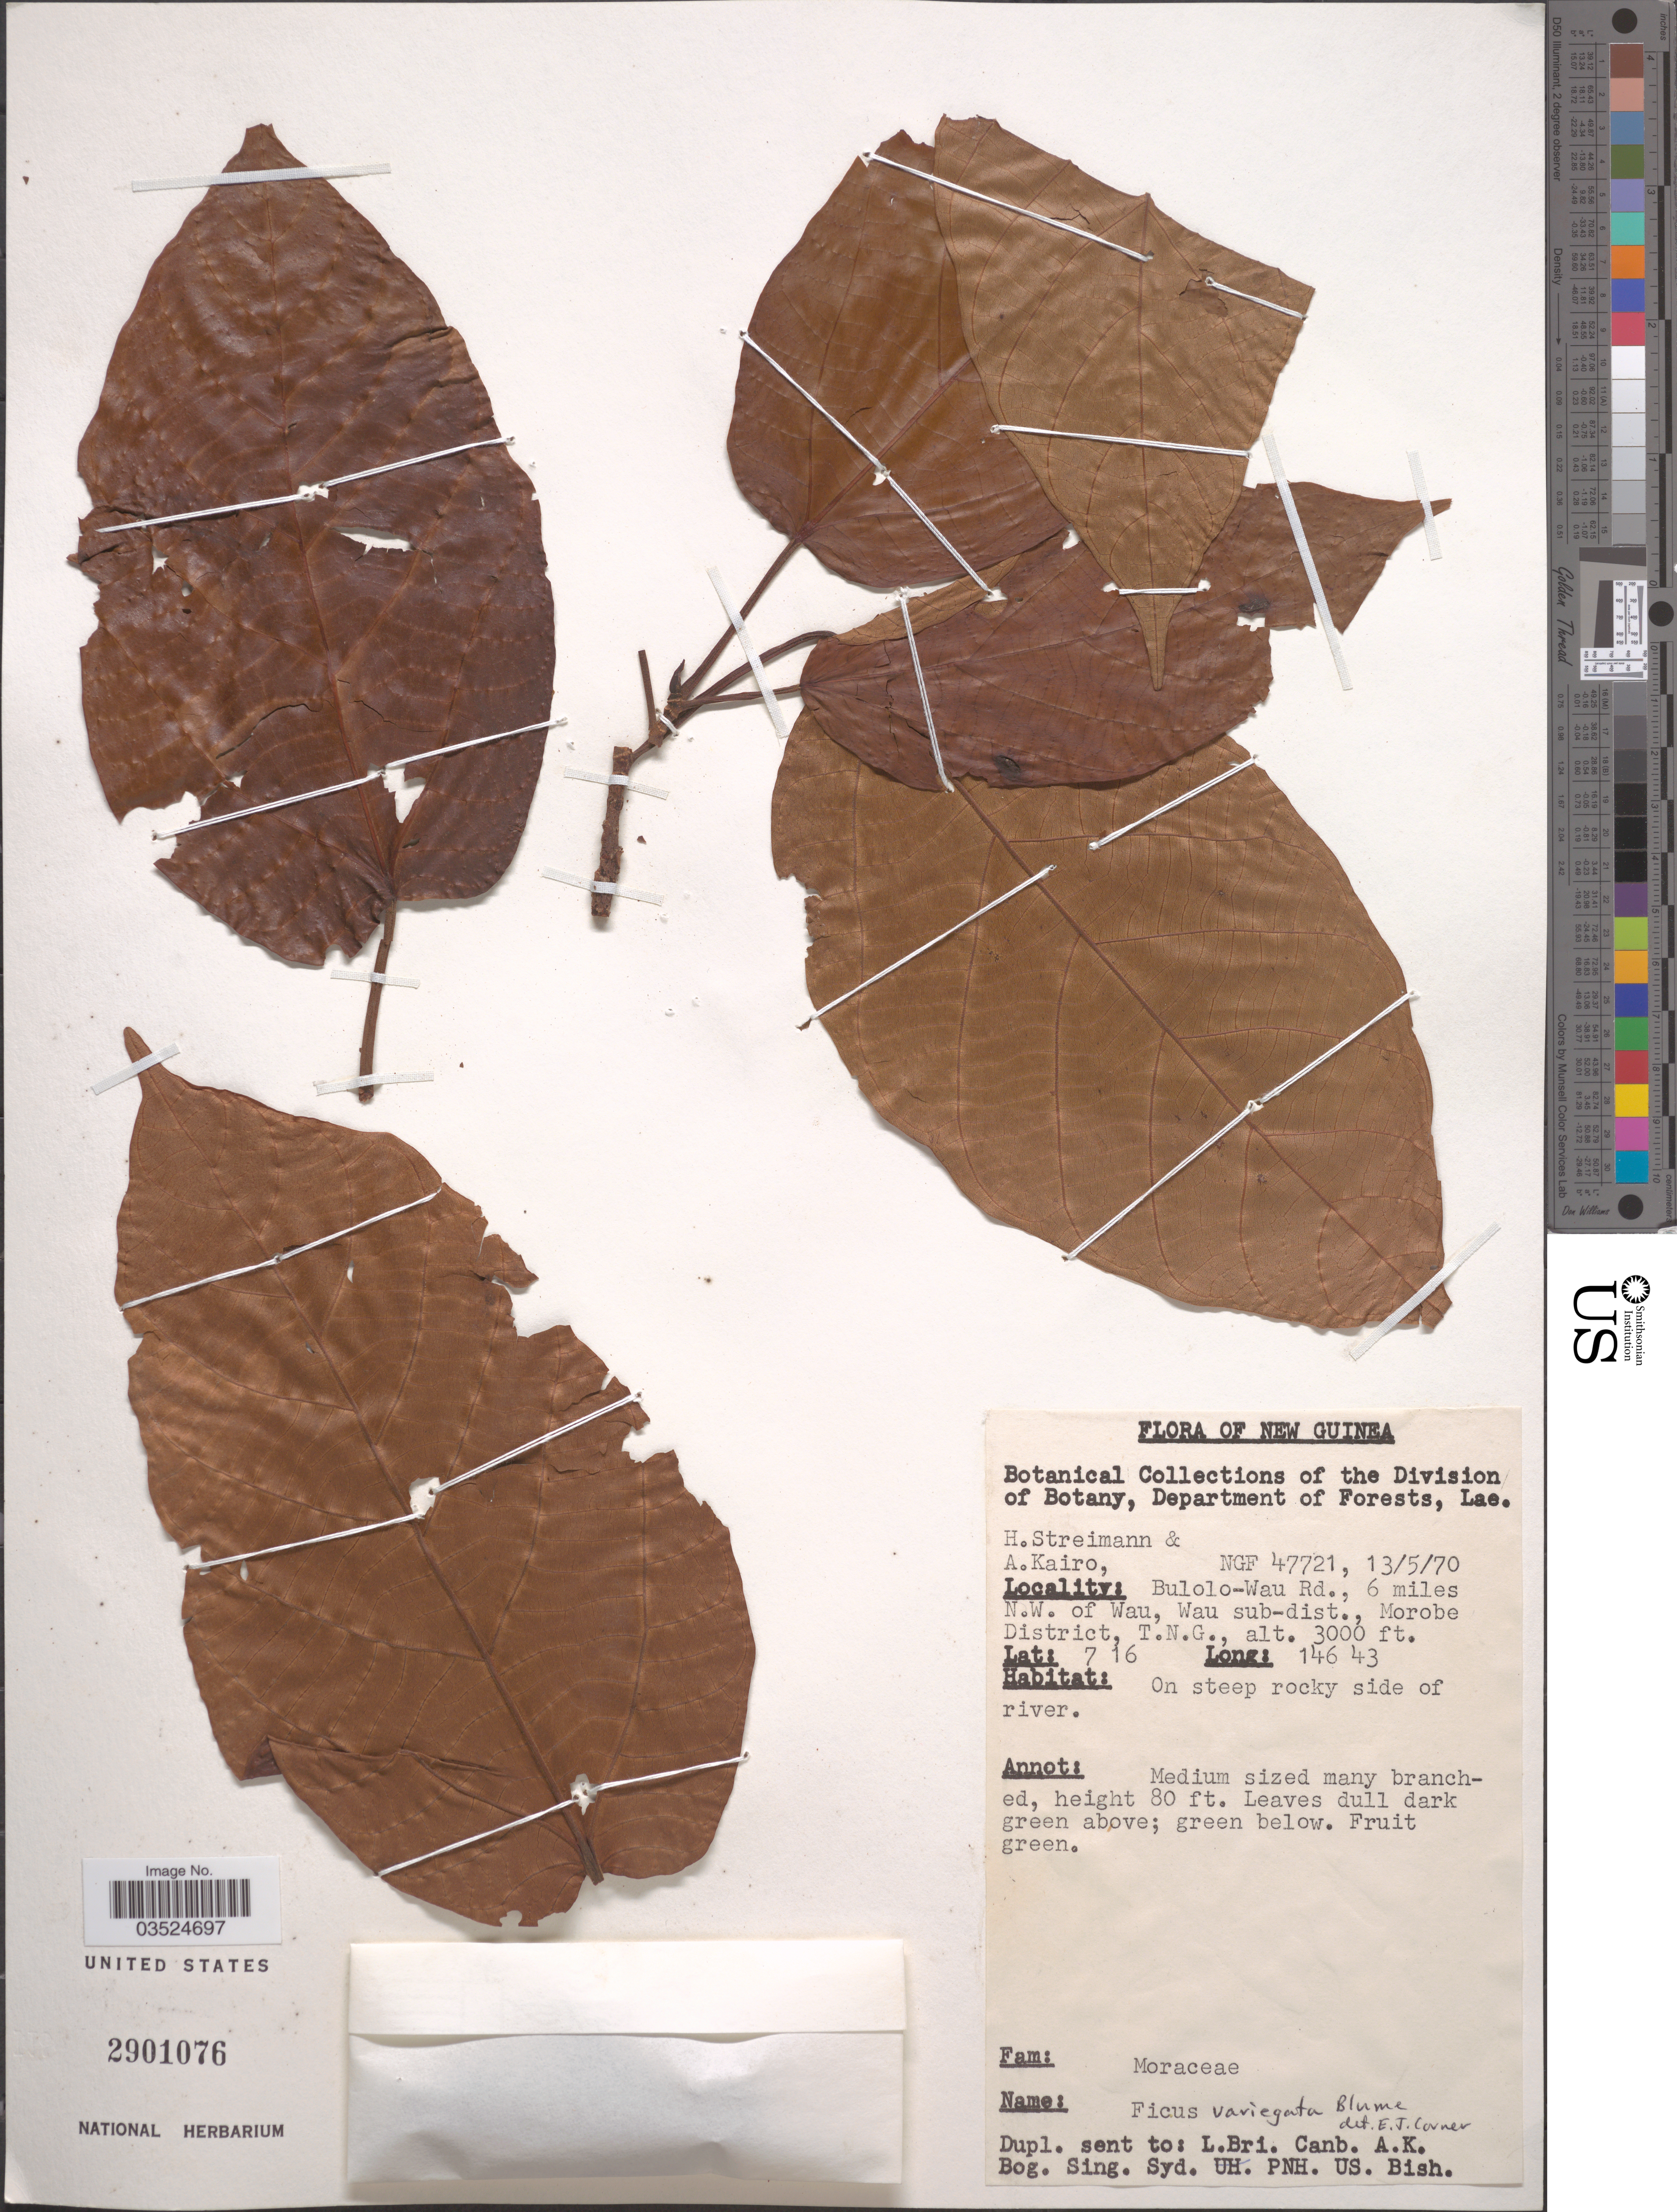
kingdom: Plantae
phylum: Tracheophyta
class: Magnoliopsida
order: Rosales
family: Moraceae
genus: Ficus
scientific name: Ficus variegata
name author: Blume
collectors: H. Streimann & A. Kairo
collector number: NGF 47721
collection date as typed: Transcribed d/m/y: 13/5/70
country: Papua New Guinea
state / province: Morobe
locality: New Guinea. Bulolo-Wau Rd., 6 miles N. W. of Wau, Wau sub-dist., Morobe District, T. N. G.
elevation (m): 914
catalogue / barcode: US 2901076